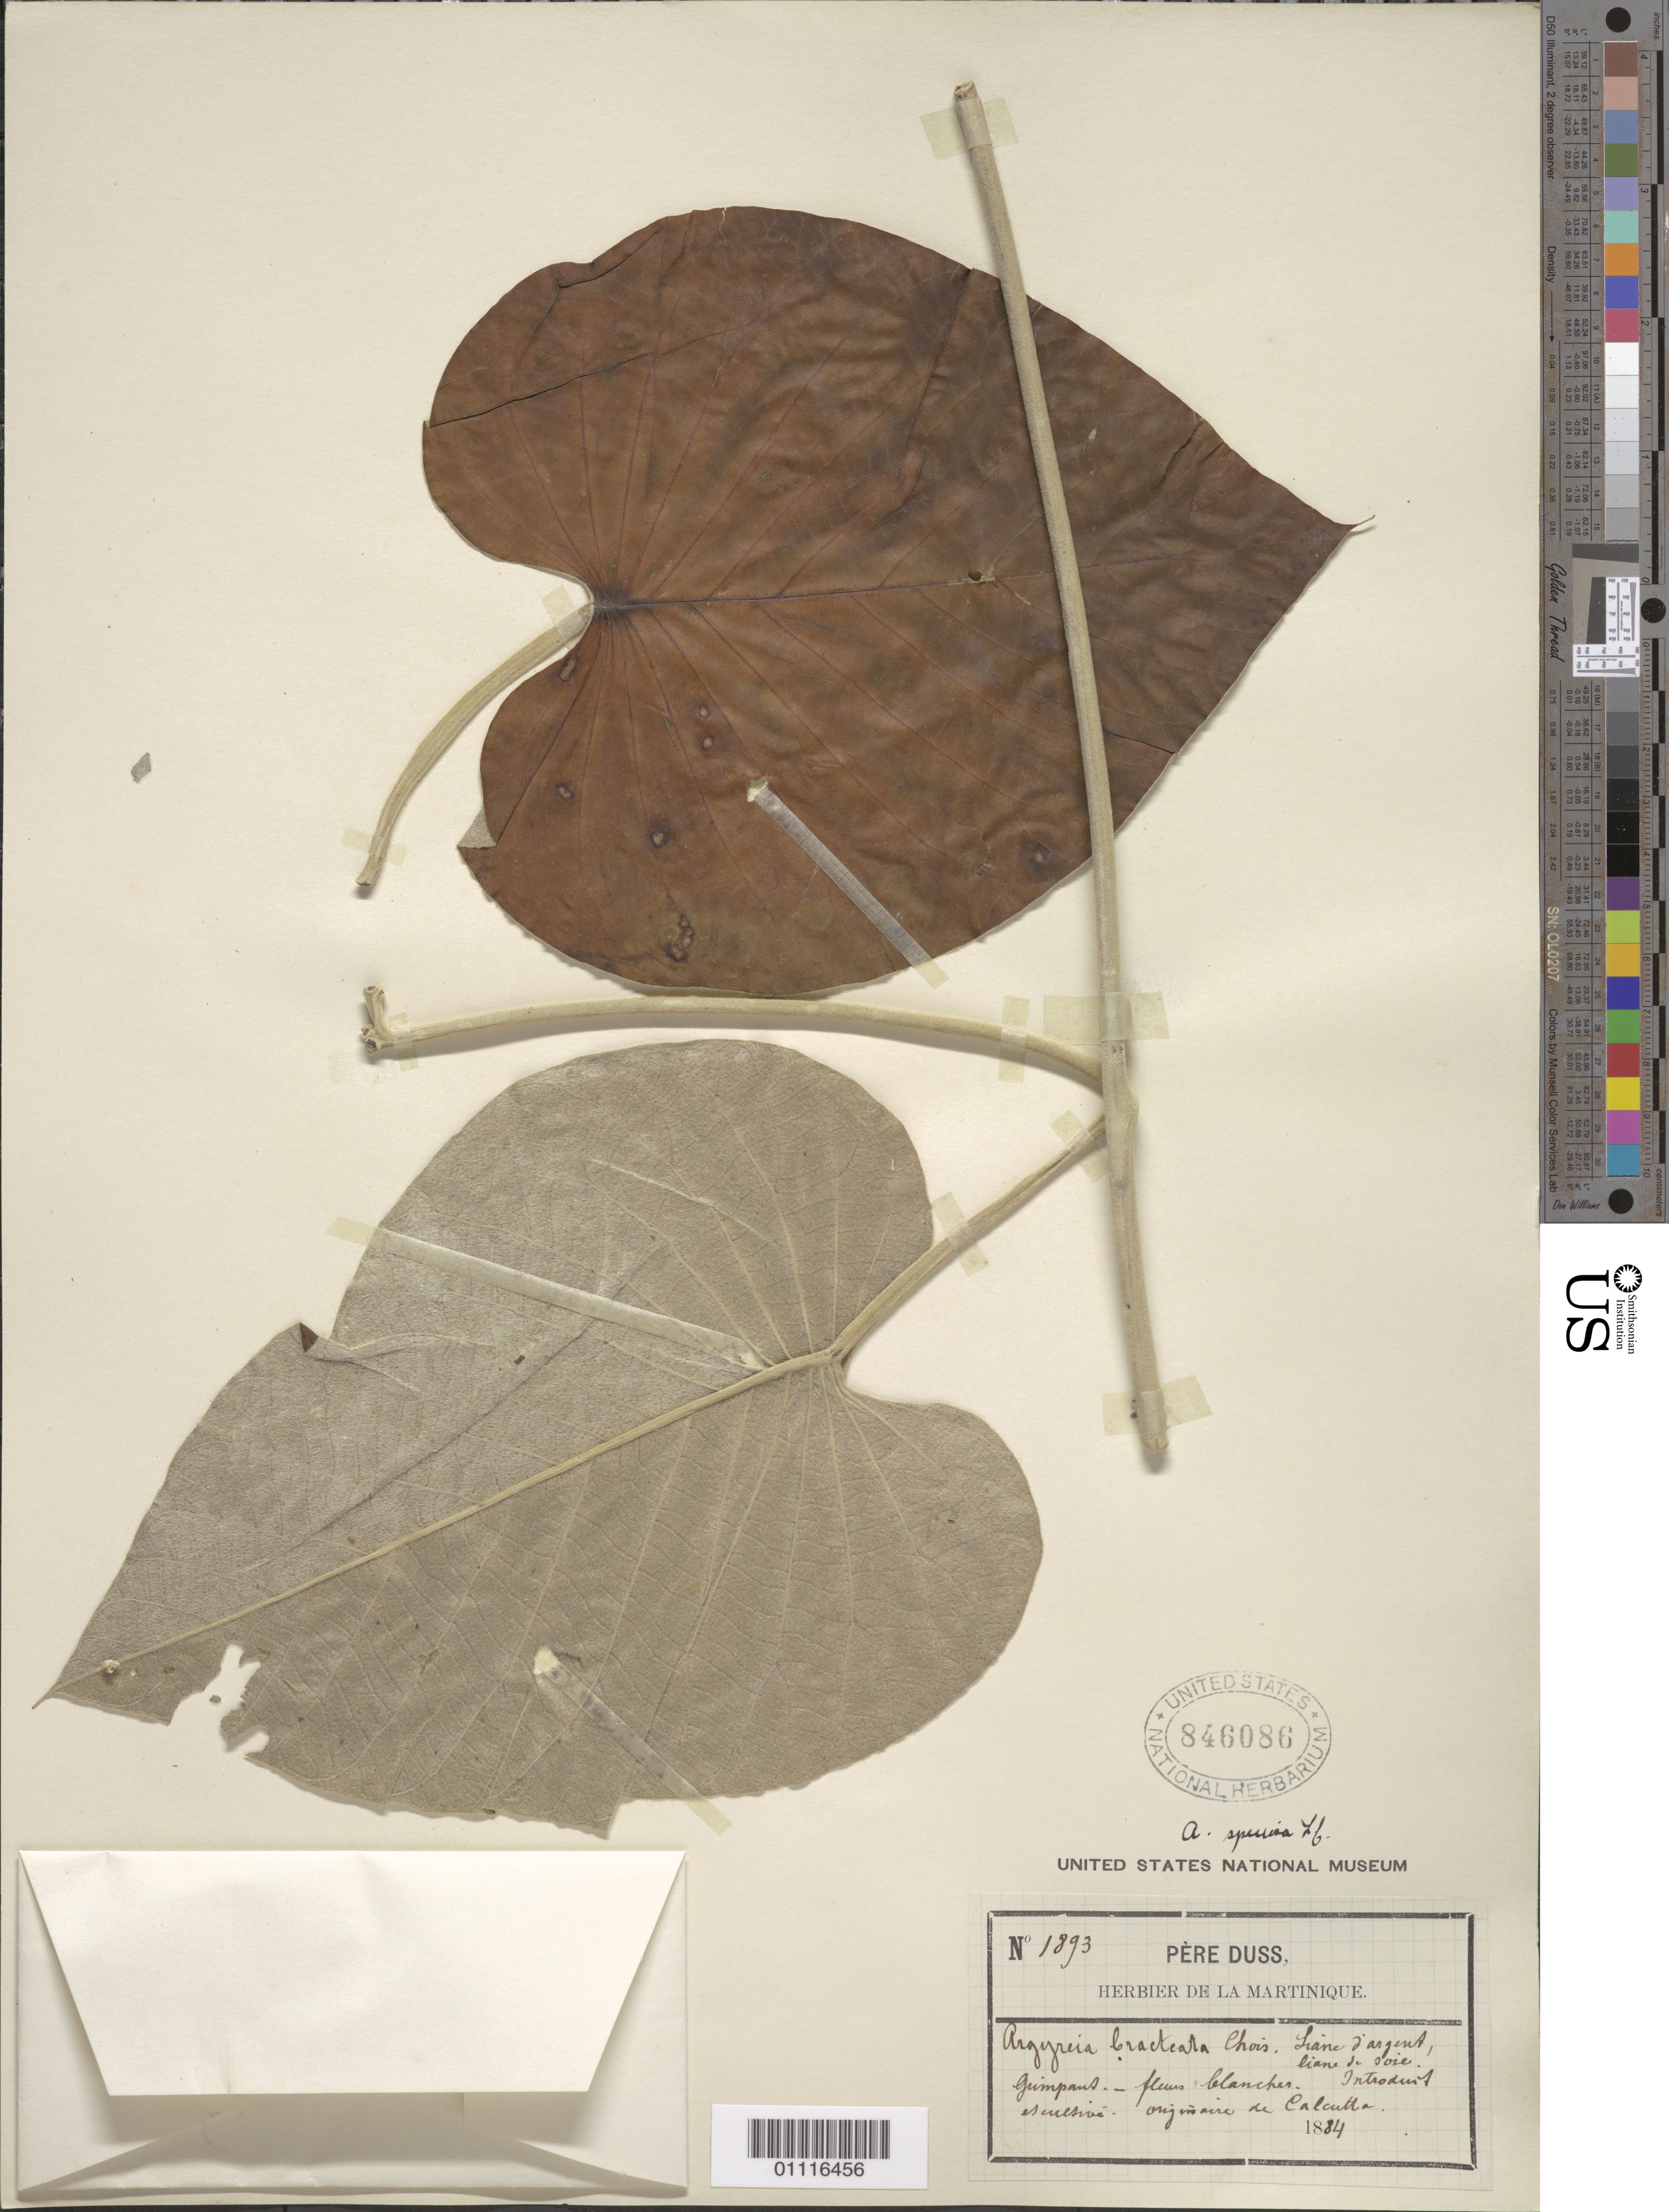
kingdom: Plantae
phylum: Tracheophyta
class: Magnoliopsida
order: Solanales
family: Convolvulaceae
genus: Argyreia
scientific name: Argyreia nervosa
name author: (Burm. f.) Bojer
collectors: Père Duss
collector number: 1893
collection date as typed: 1884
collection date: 1884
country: Martinique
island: Martinique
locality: Originaire de Calcutta.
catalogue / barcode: US 846086